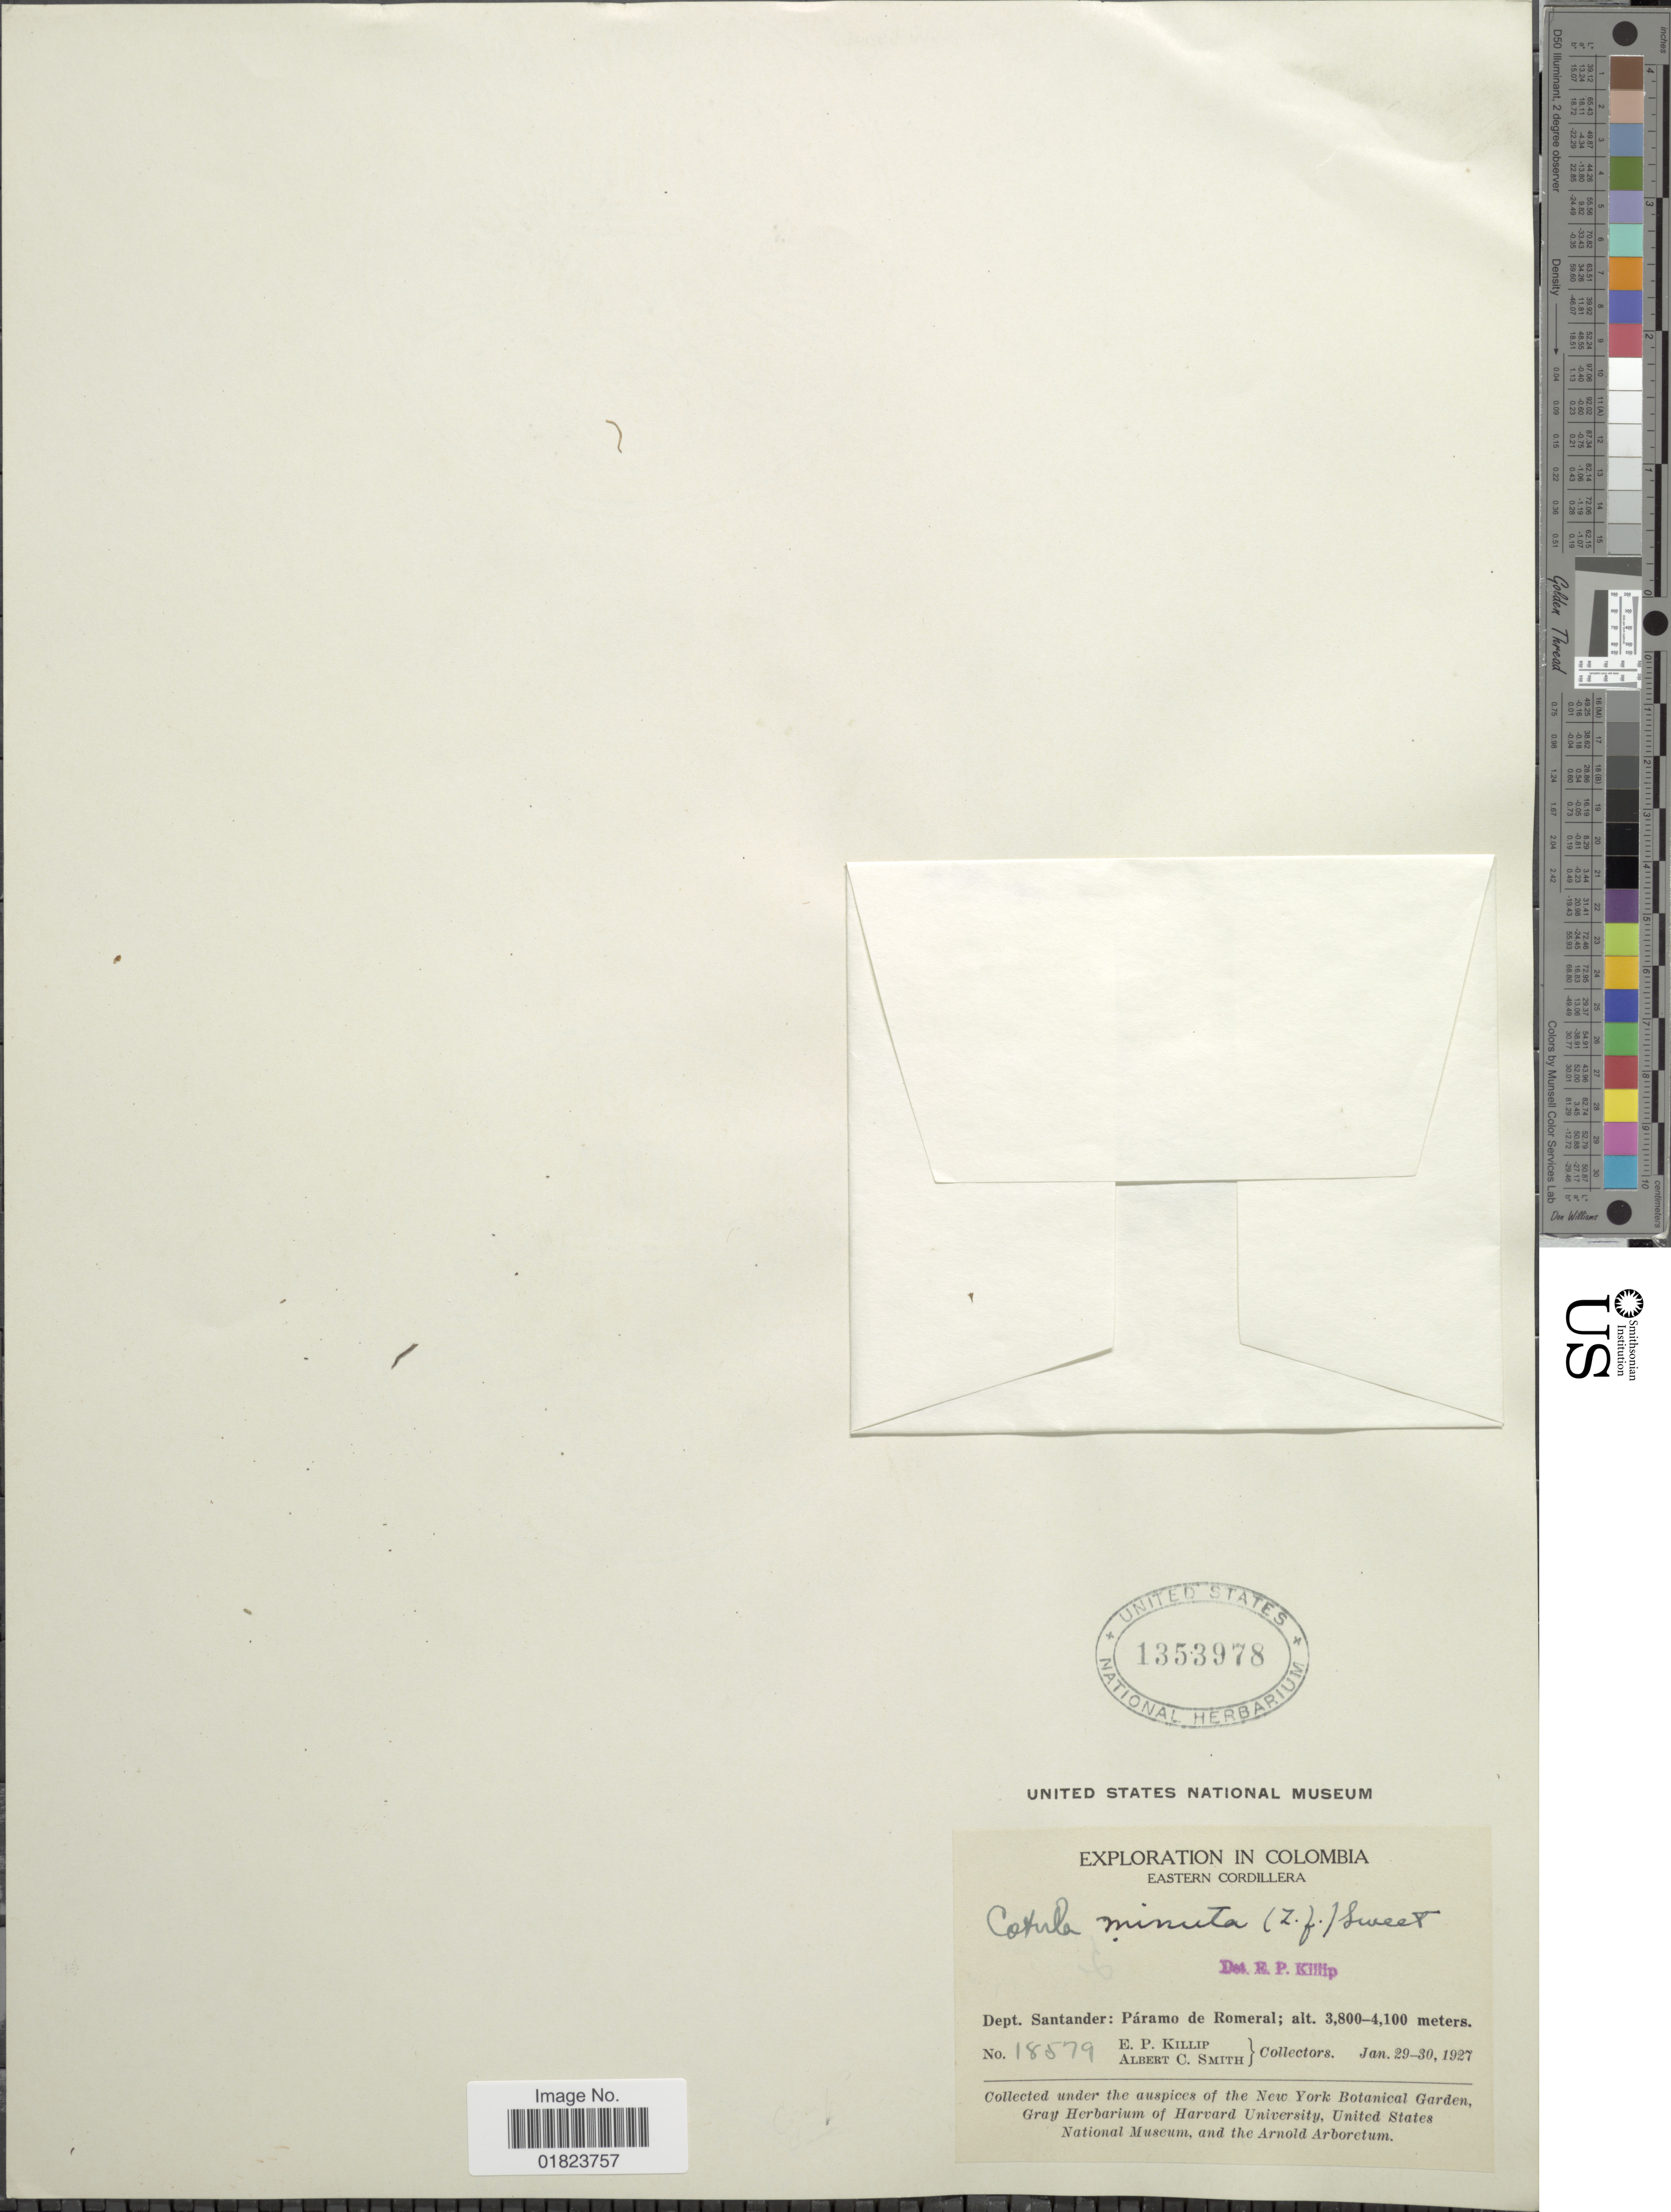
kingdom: Plantae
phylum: Tracheophyta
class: Magnoliopsida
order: Asterales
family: Asteraceae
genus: Cotula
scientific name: Cotula minuta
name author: G. Forst.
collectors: E. P. Killip & A. C. Smith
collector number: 18579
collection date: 1927-01-29/1927-01-30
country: Colombia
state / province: Santander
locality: Dept. Santander: Paramo de Romeral.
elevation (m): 3800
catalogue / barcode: US 1353978